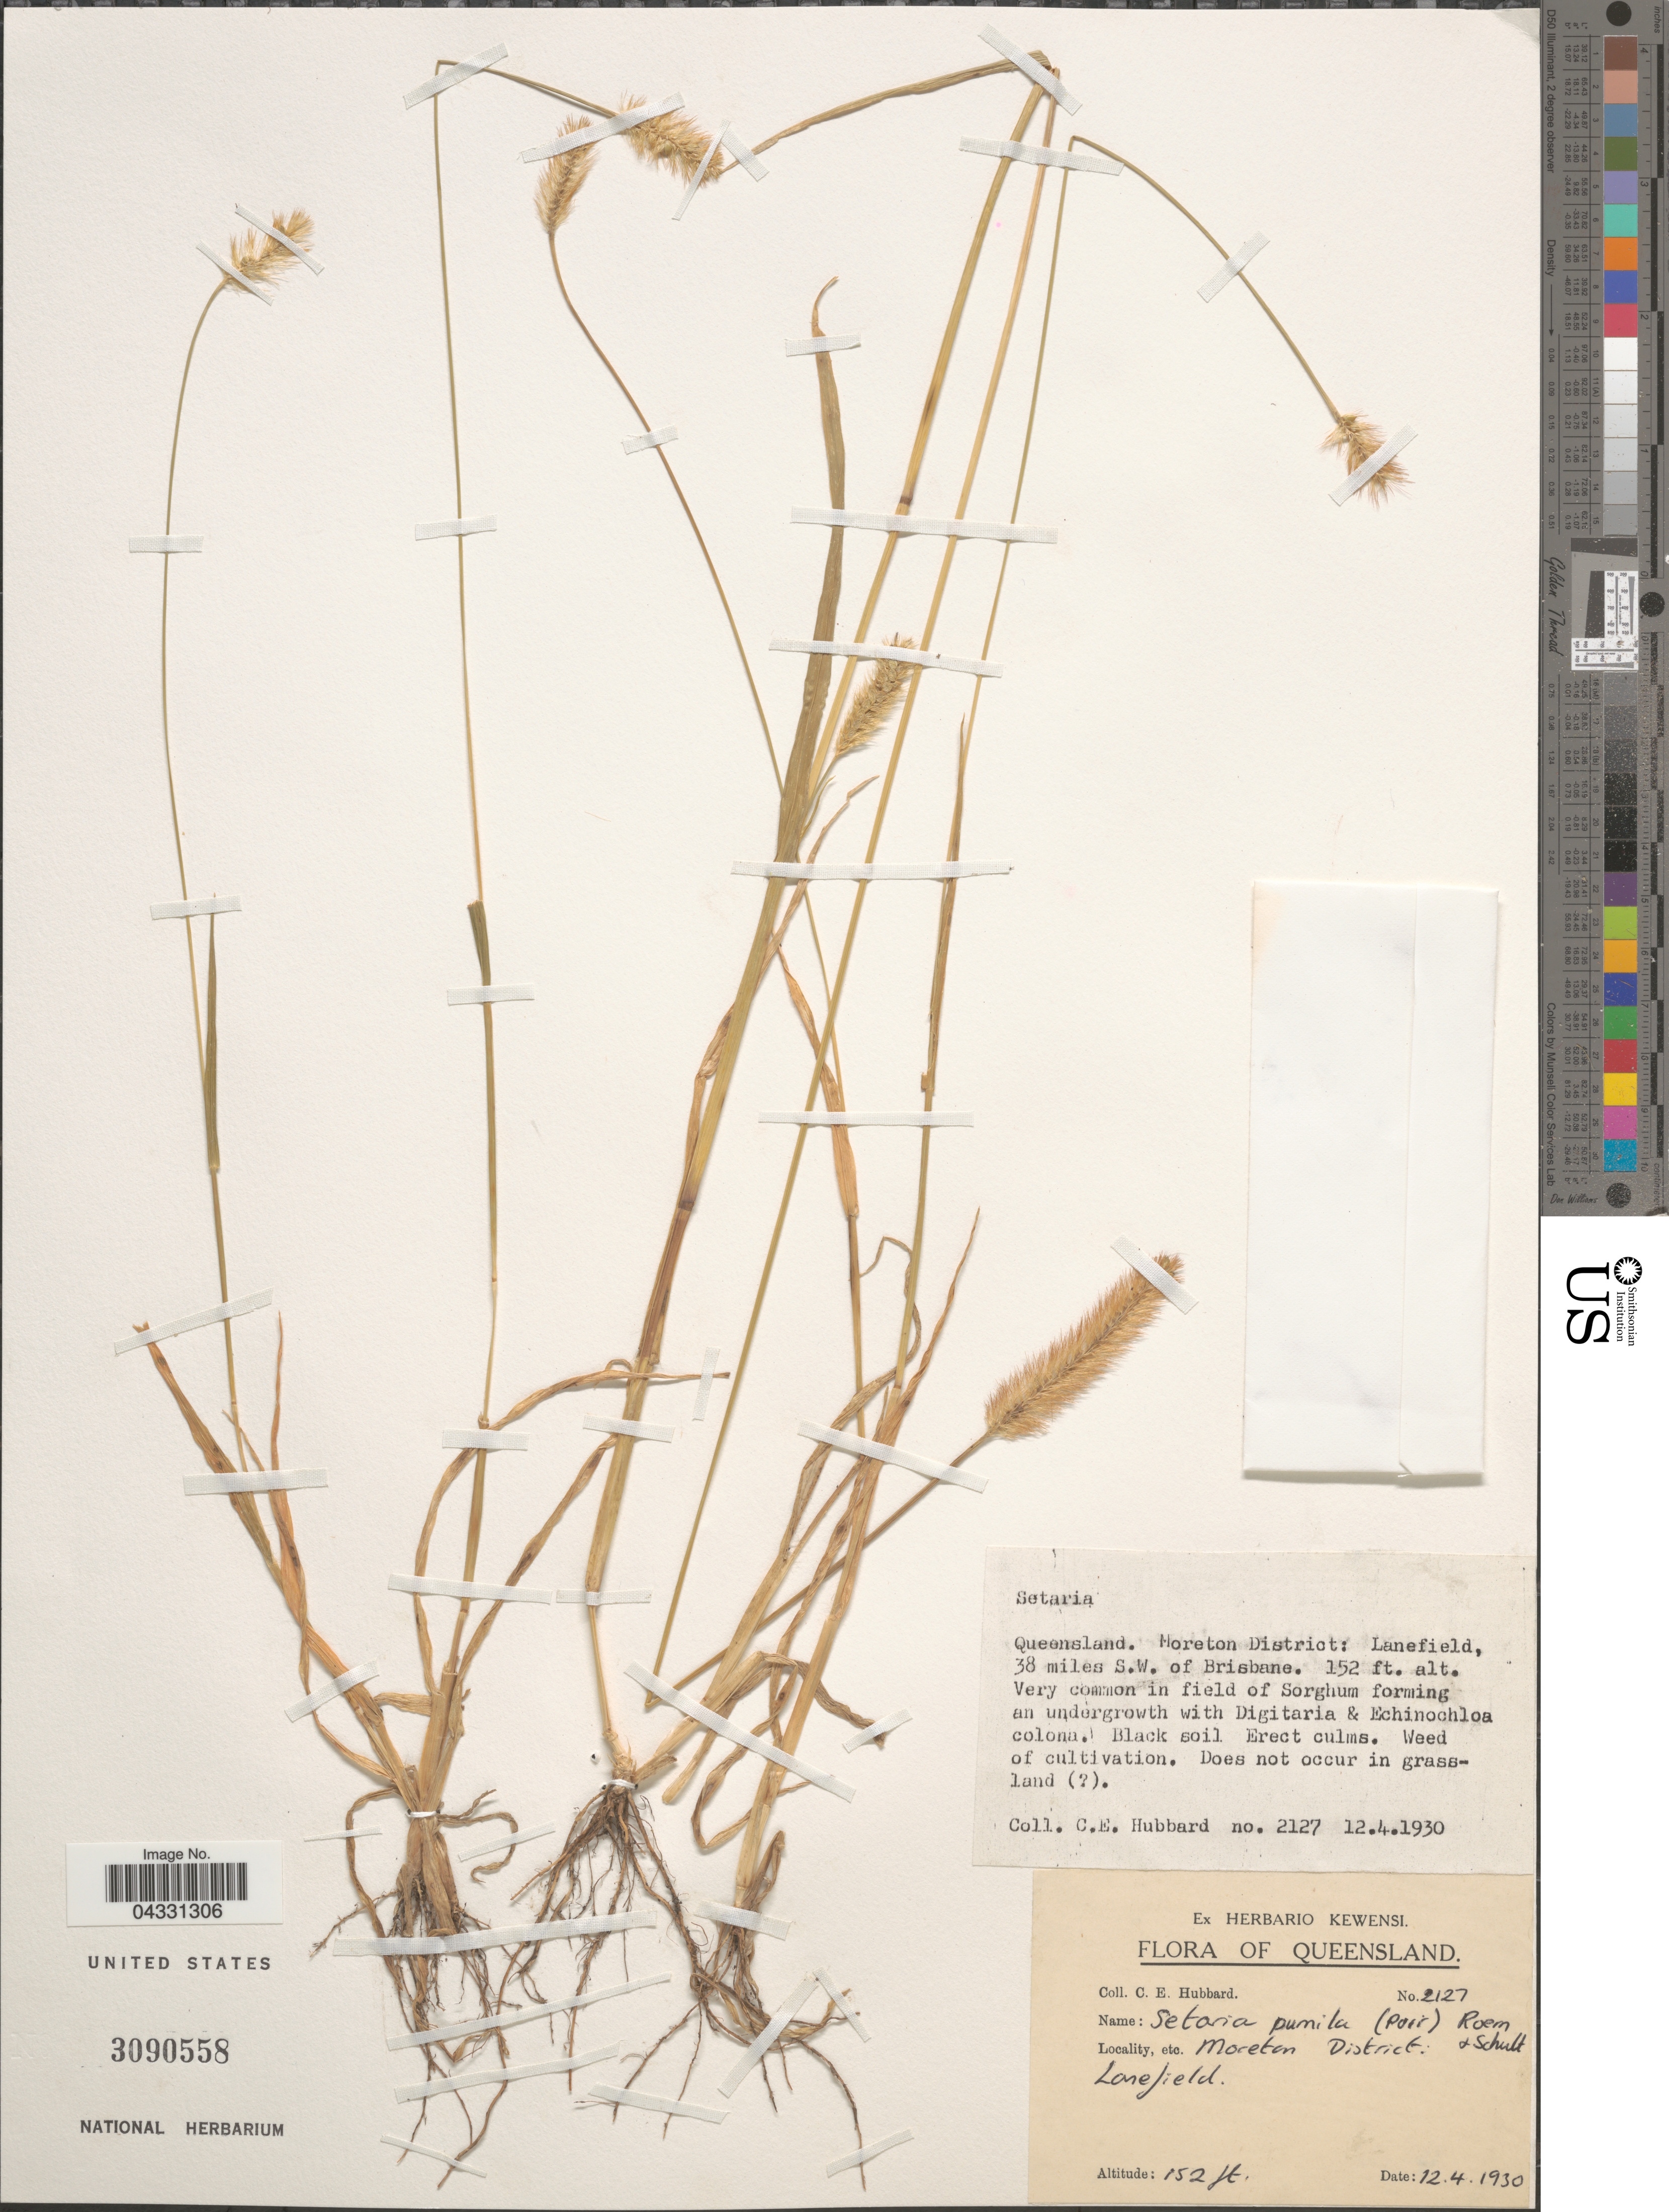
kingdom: Plantae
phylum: Tracheophyta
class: Liliopsida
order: Poales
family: Poaceae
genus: Setaria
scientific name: Setaria sp.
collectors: C. E. Hubbard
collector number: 2127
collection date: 1930-04-12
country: Australia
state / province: Queensland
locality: Moreton District: Lanefield.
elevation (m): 46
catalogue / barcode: US 3090558